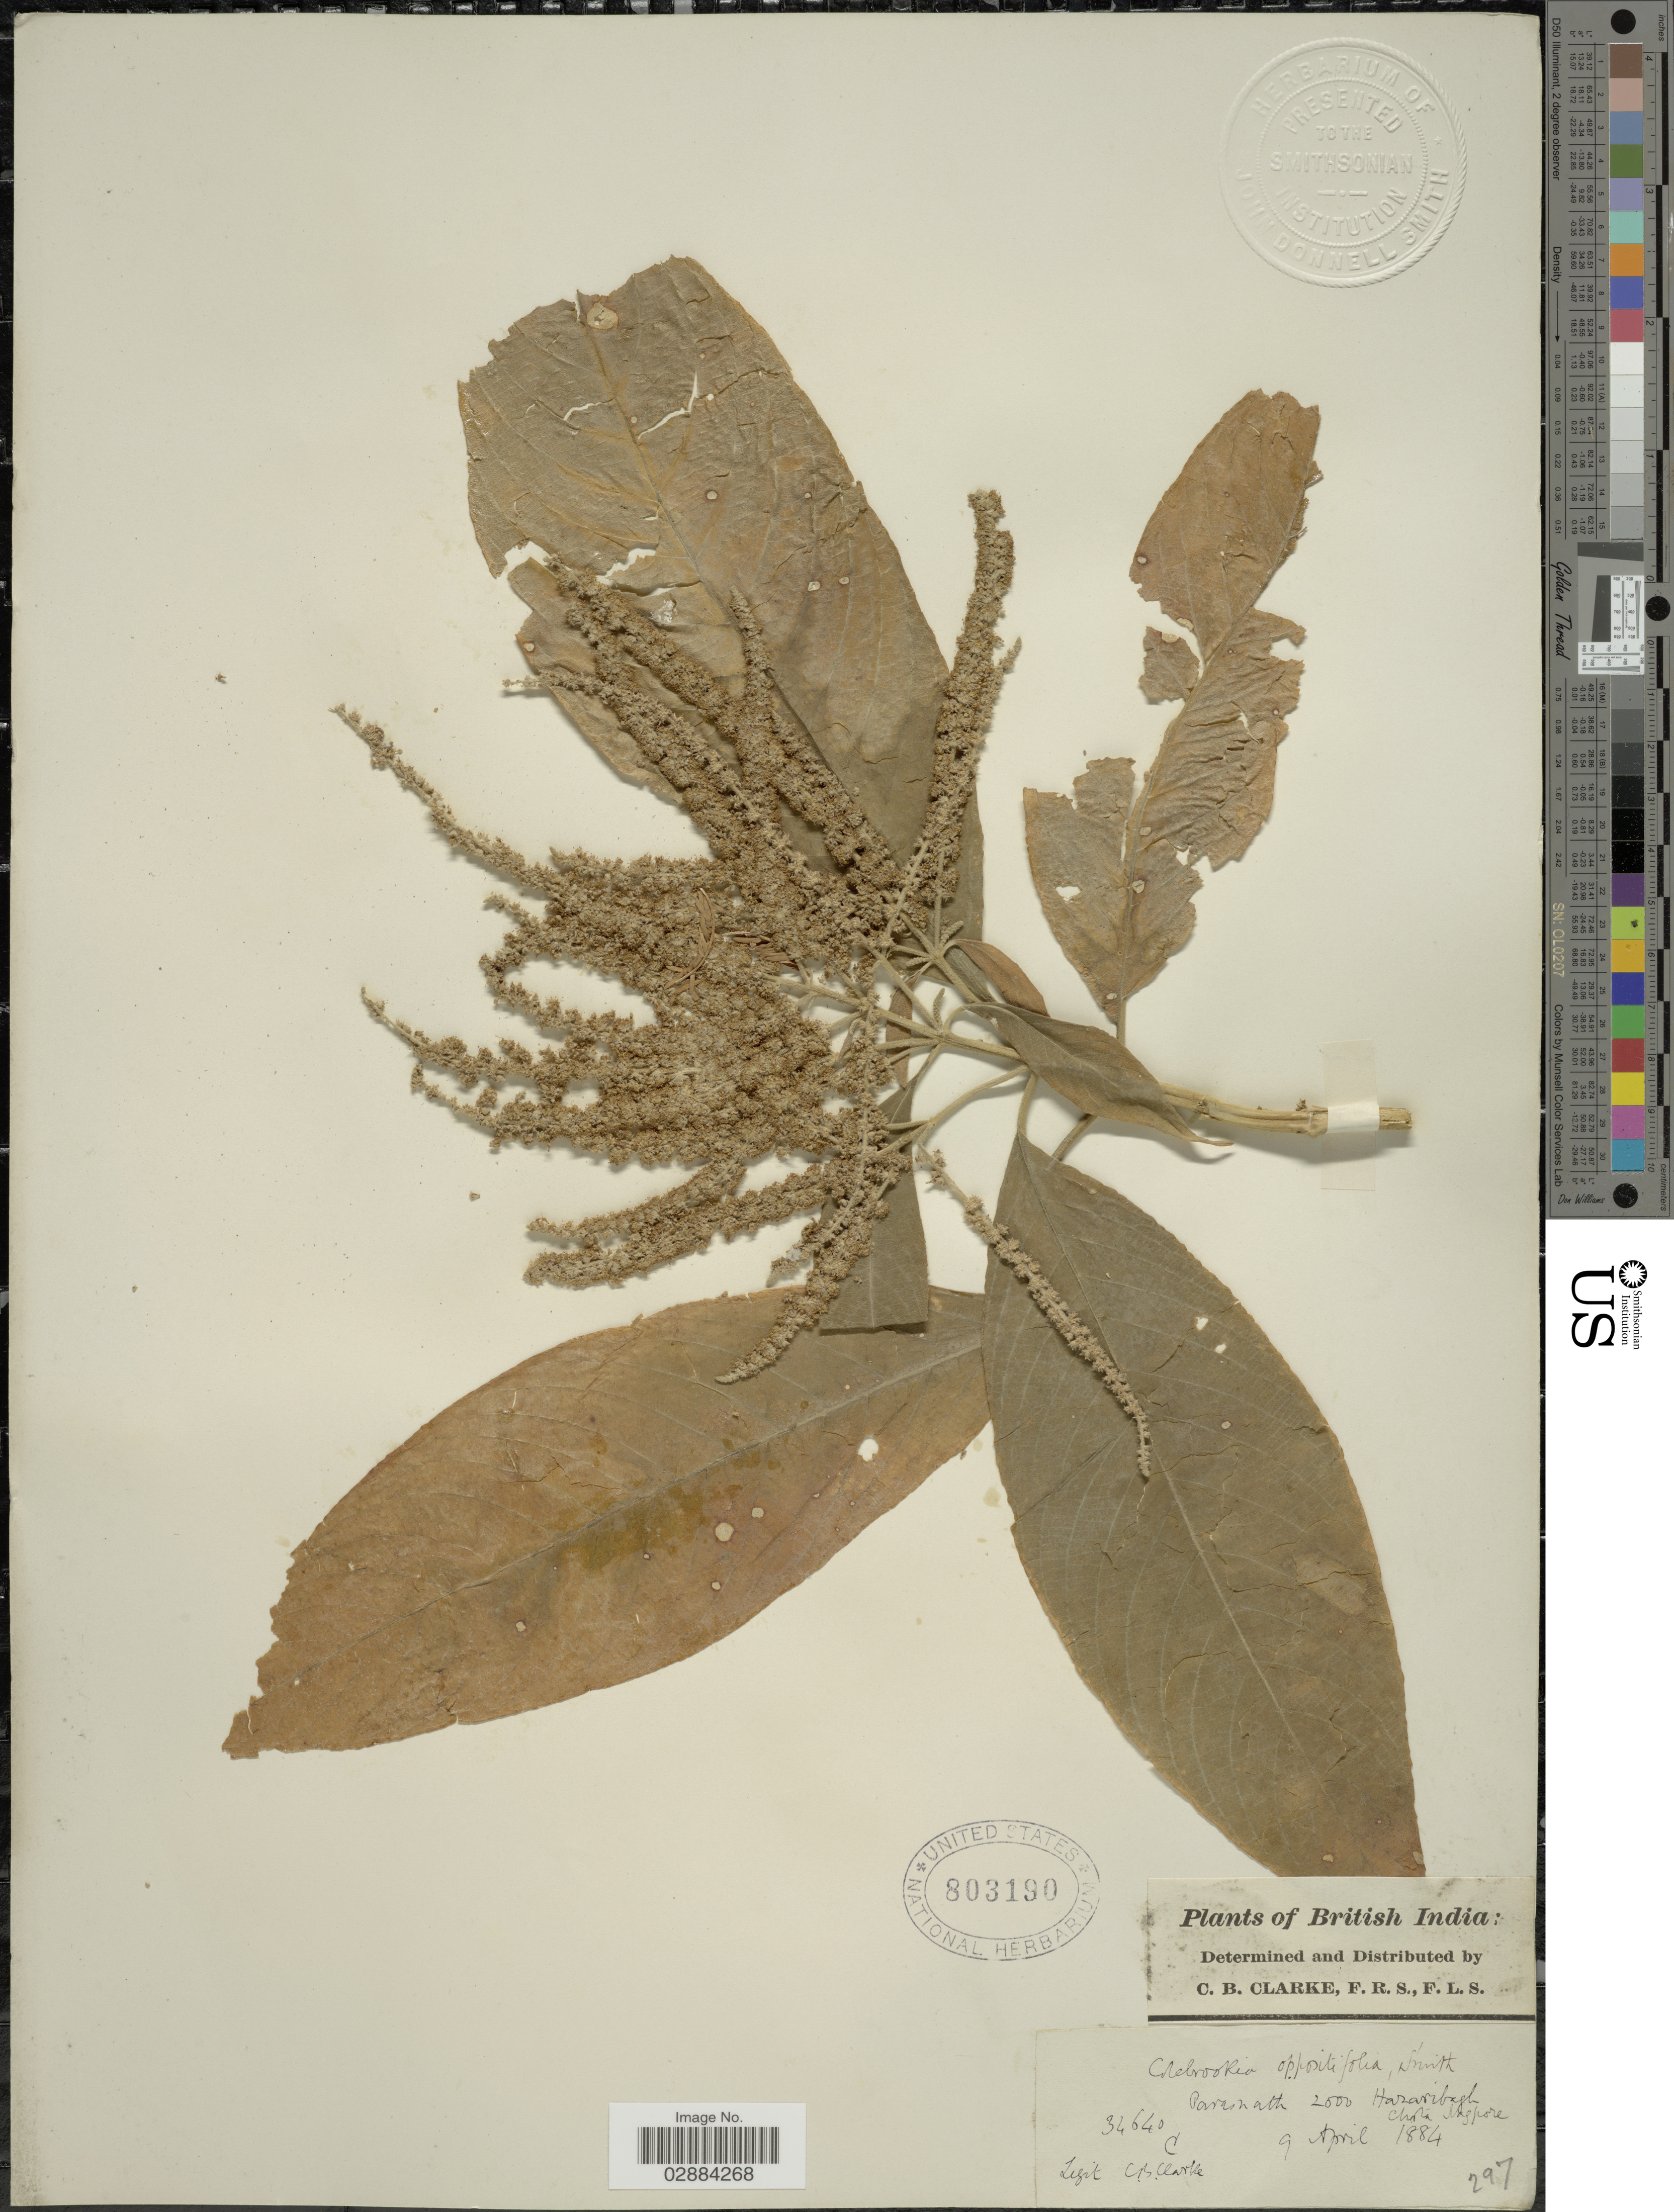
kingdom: Plantae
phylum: Tracheophyta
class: Magnoliopsida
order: Lamiales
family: Lamiaceae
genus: Colebrookea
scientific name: Colebrookea oppositifolia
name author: Small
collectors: C. B. Clarke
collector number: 34640C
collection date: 1884-04-09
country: India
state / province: Jharkhand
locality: Paramath. Hazaribagh. Chota Nagpore.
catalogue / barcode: US 803190